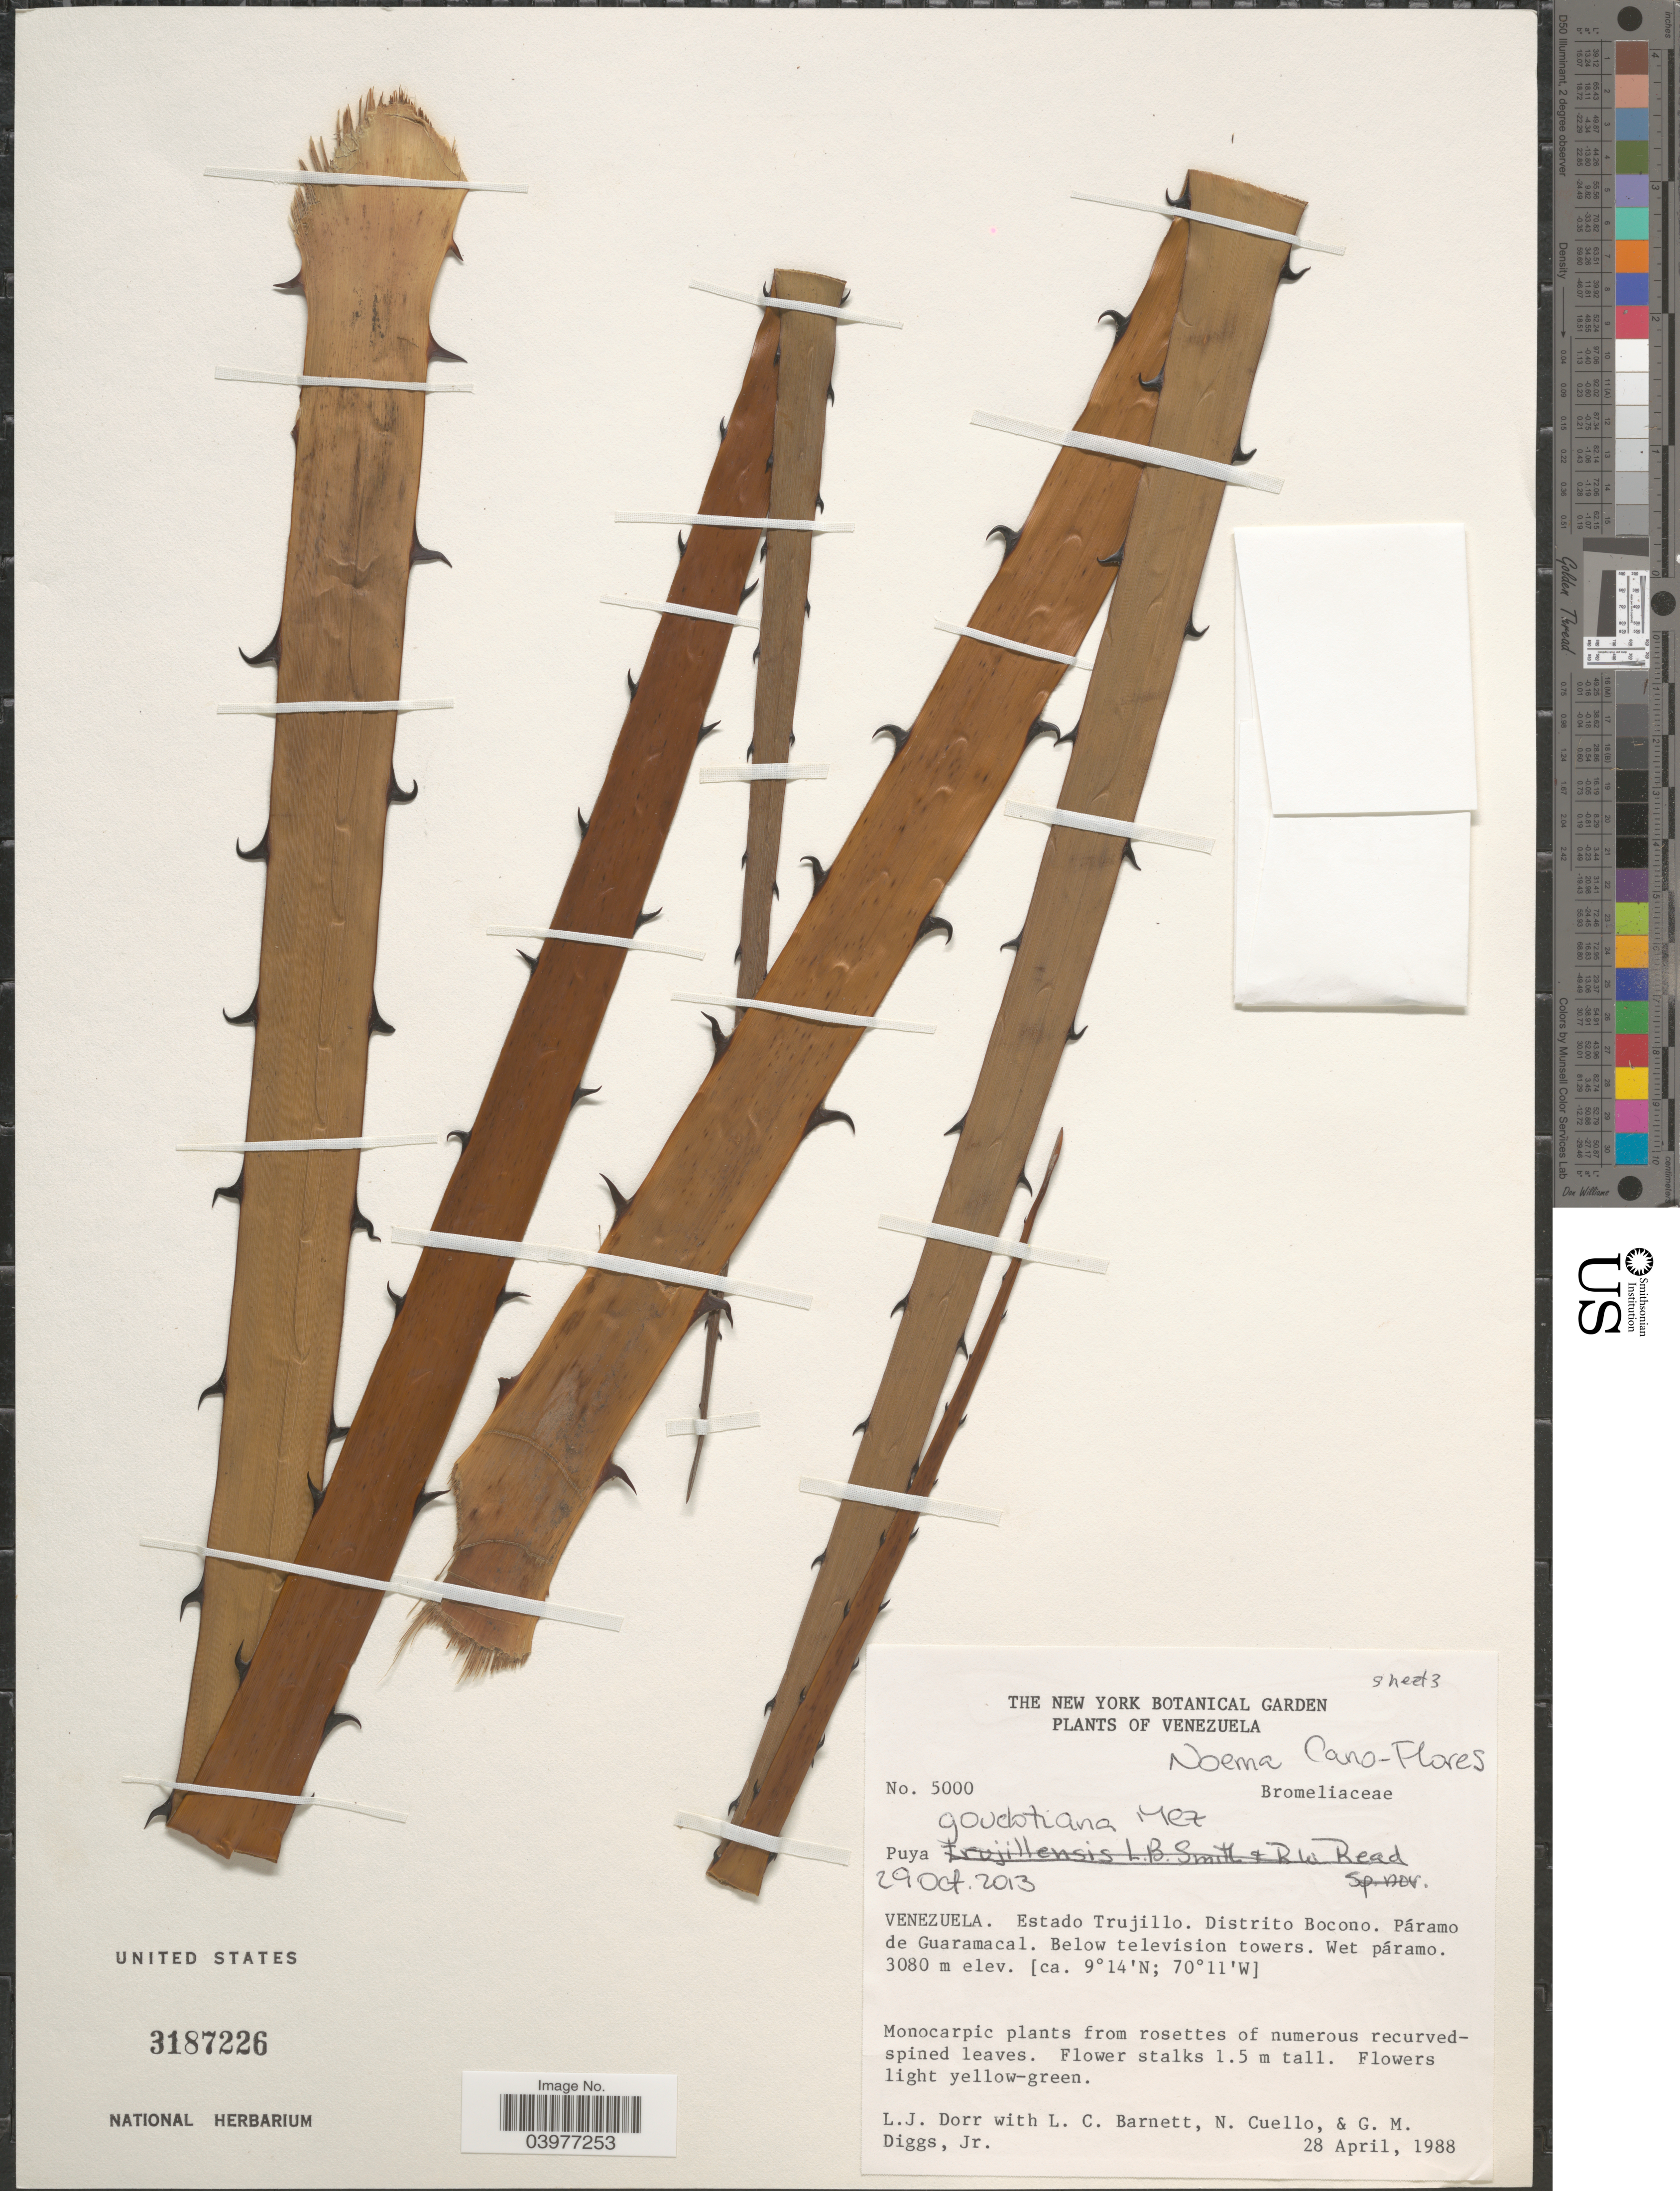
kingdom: Plantae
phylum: Tracheophyta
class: Liliopsida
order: Poales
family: Bromeliaceae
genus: Puya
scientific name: Puya goudotiana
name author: Mez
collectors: L. J. Dorr, L. C. Barnett, N. L. Cuello & G. Diggs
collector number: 5000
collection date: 1988-04-28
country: Venezuela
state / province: Trujillo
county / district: Boconó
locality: Páramo de Guaramacal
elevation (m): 3080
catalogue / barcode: US 3187226